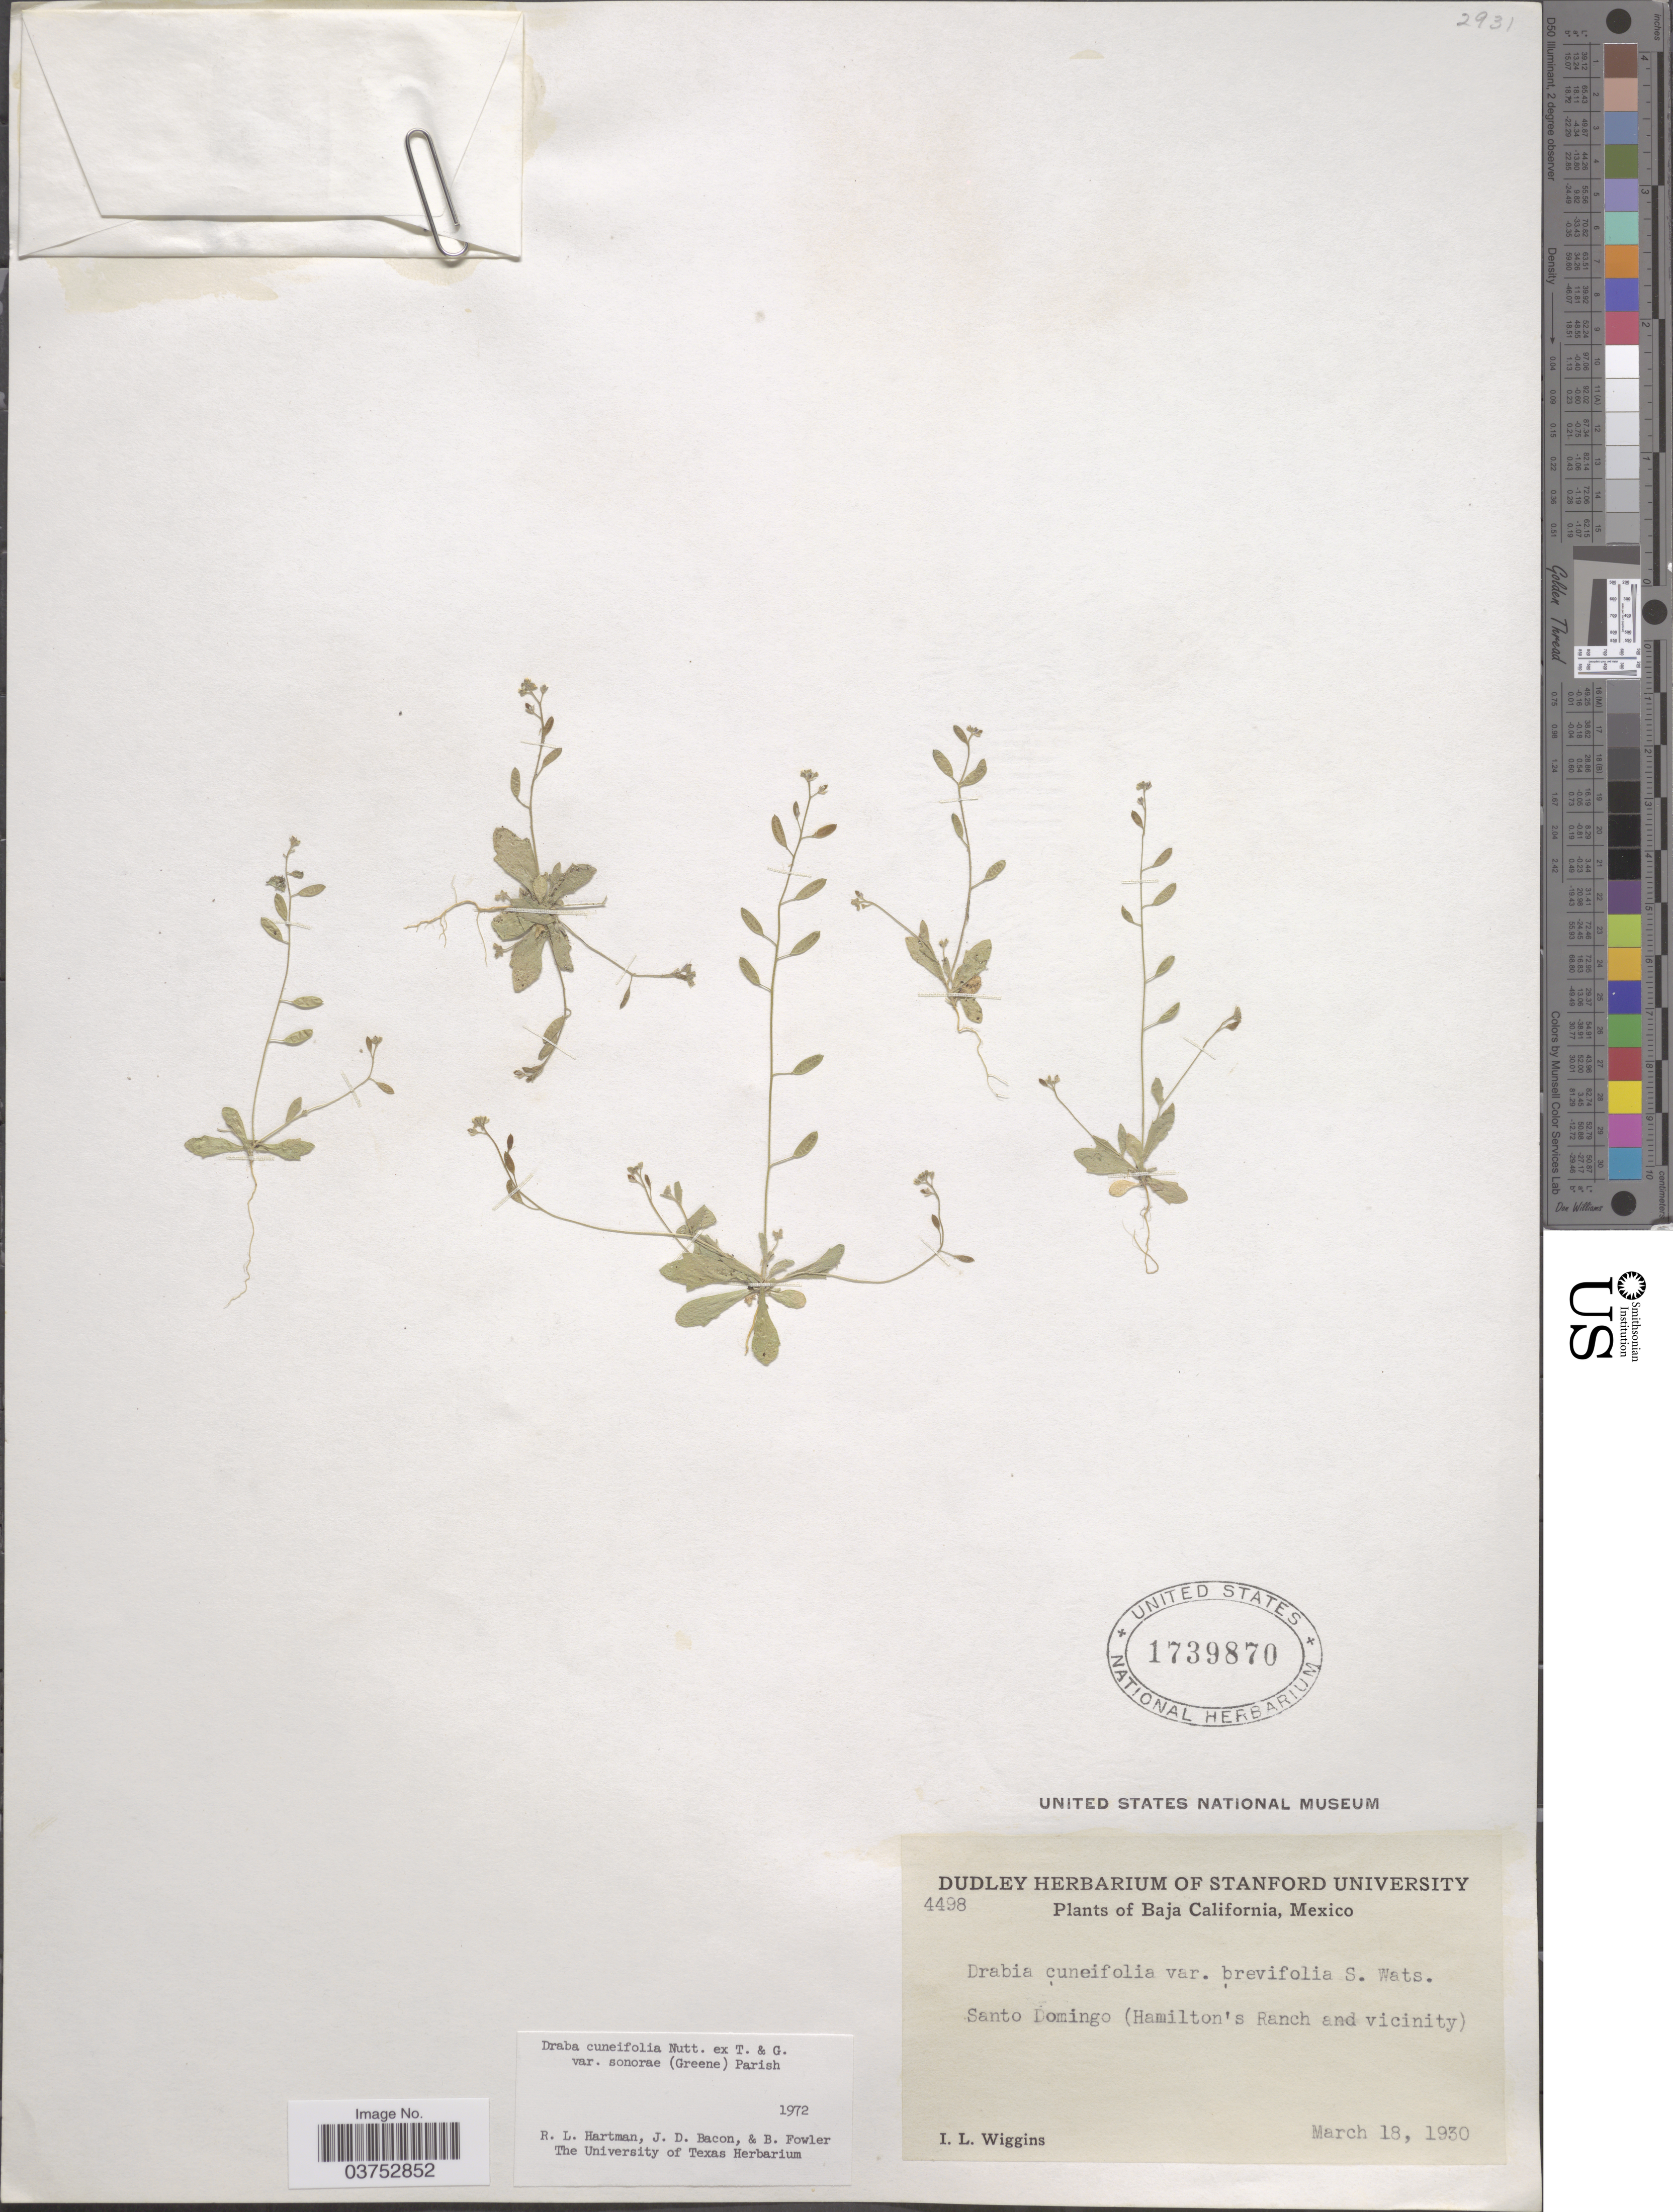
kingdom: Plantae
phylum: Tracheophyta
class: Magnoliopsida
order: Brassicales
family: Brassicaceae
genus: Draba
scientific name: Draba cuneifolia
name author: Nutt.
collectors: I. L. Wiggins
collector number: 4498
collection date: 1930-03-18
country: Mexico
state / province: Baja California Sur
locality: Santo Domingo (Hamilton's Ranch and vicinity).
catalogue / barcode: US 1739870